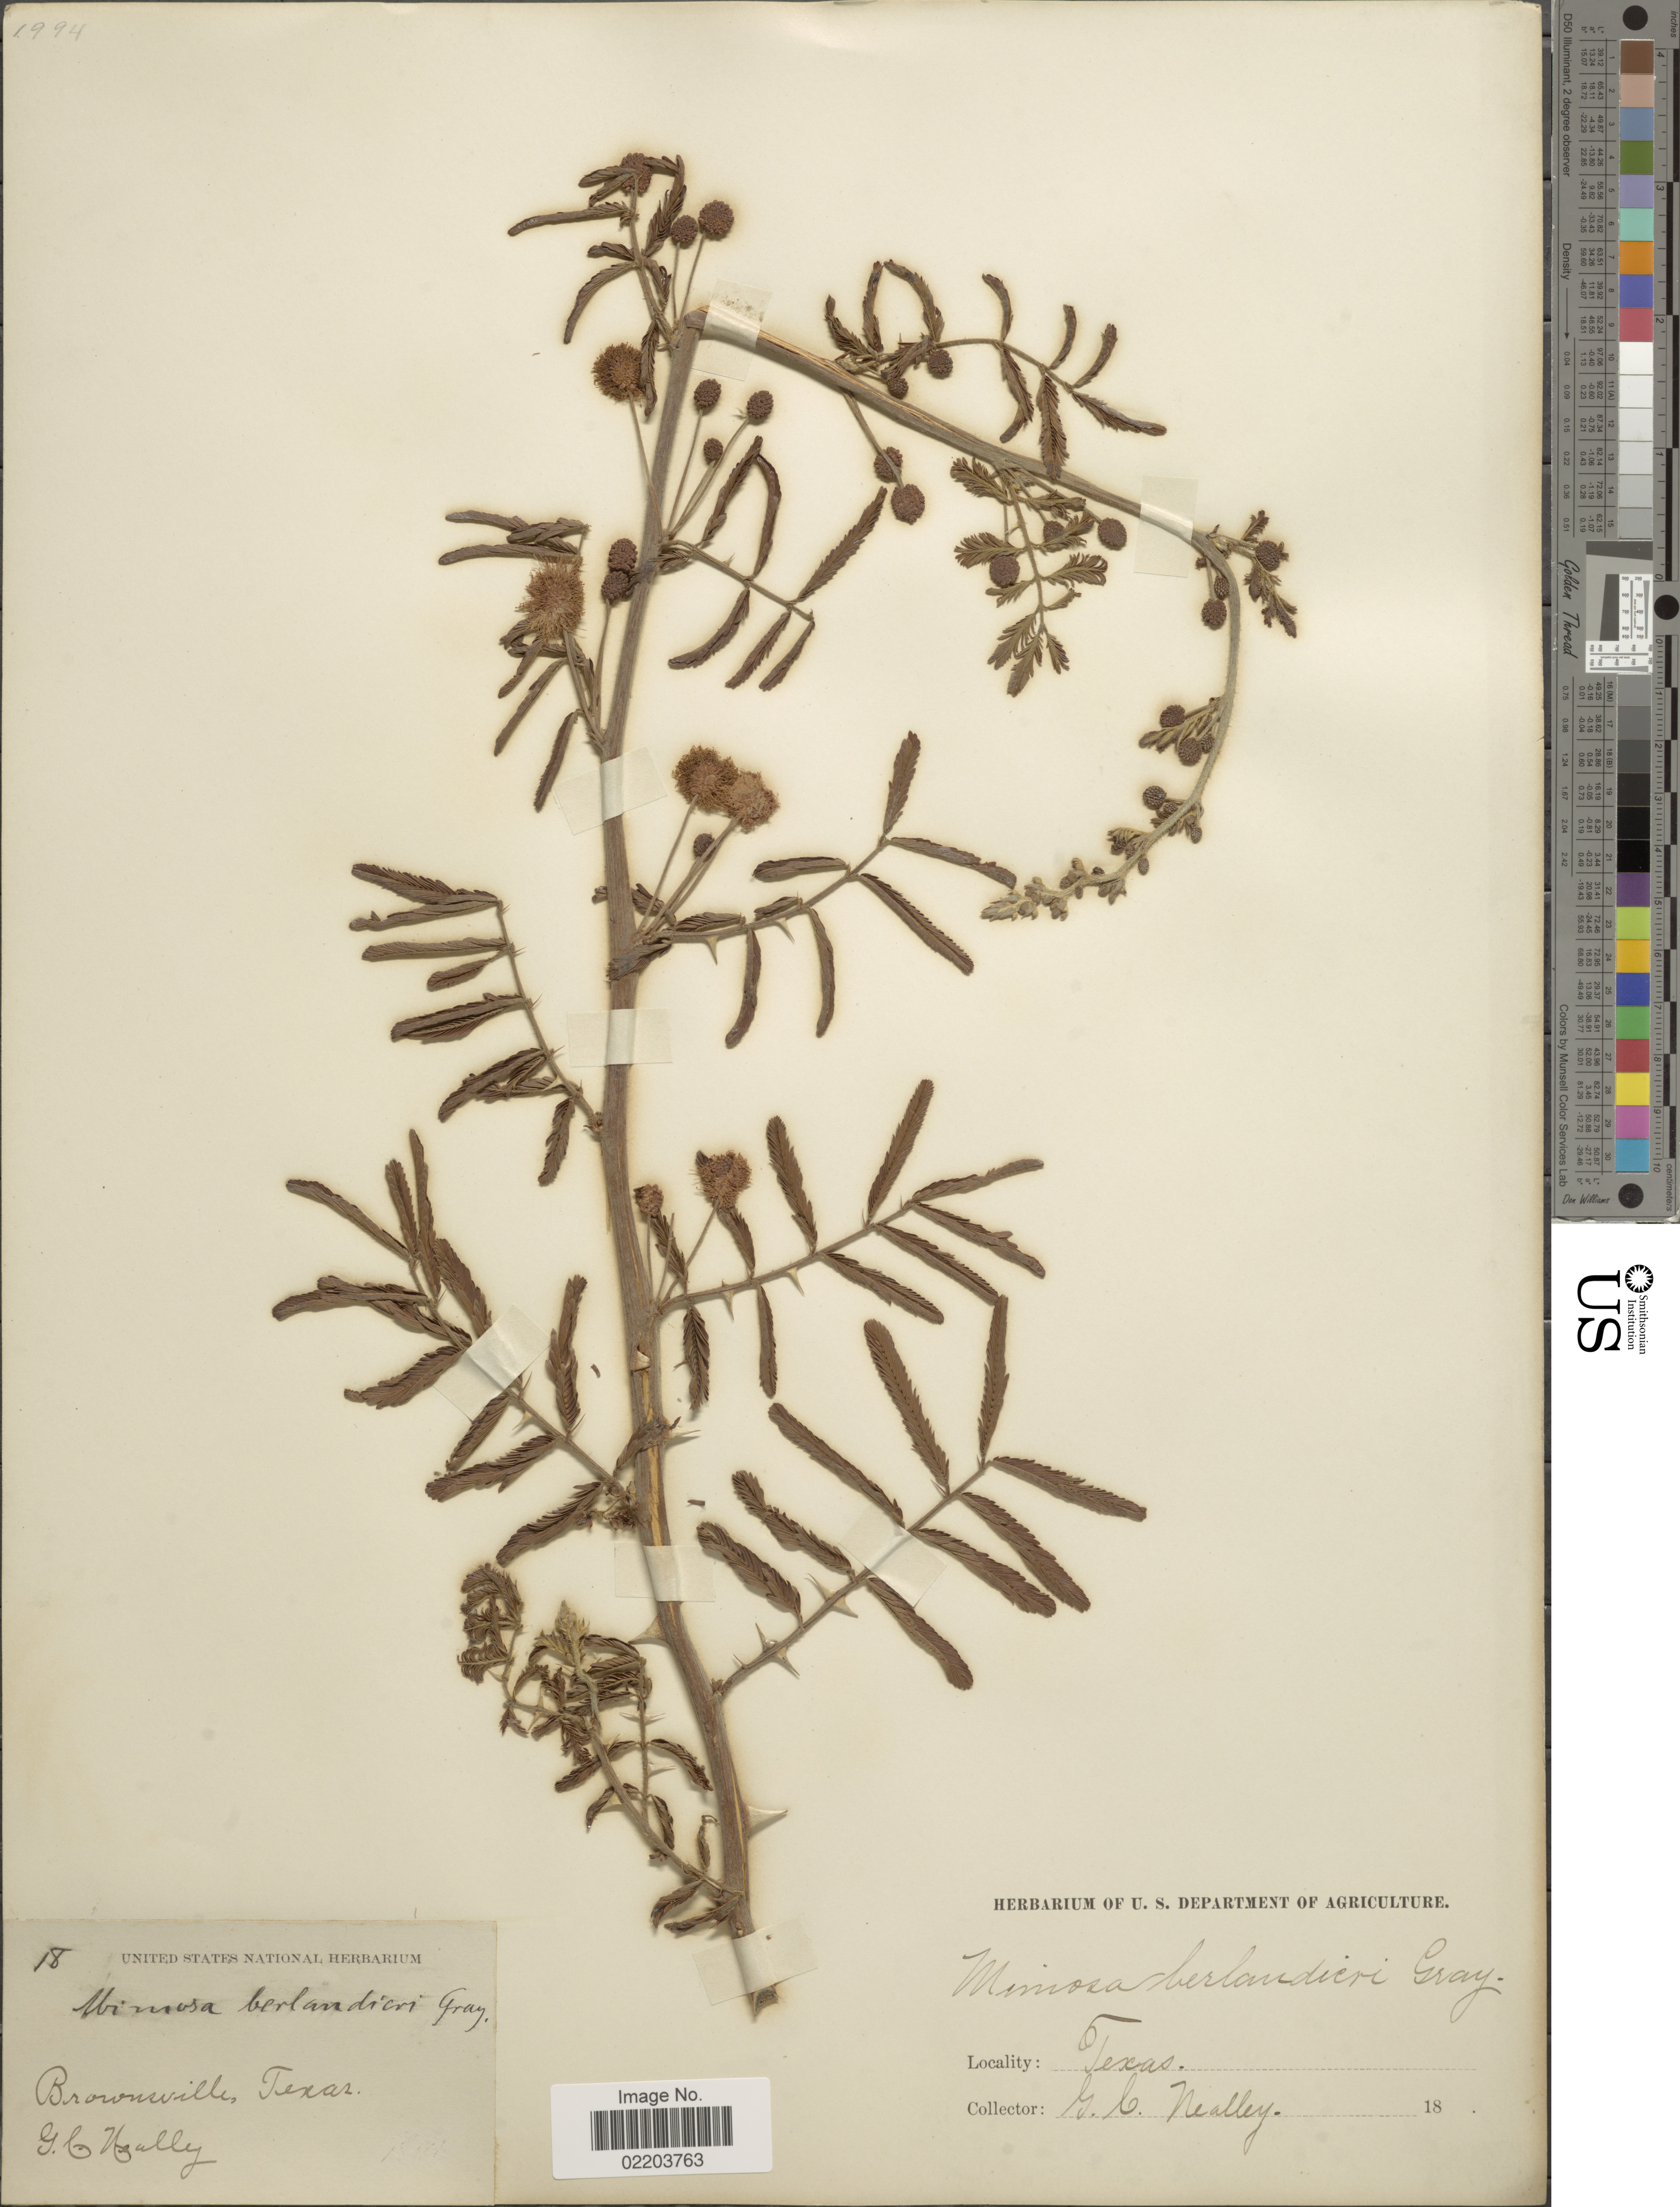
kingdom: Plantae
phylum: Tracheophyta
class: Magnoliopsida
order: Fabales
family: Fabaceae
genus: Mimosa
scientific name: Mimosa pigra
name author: L.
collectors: G. Neally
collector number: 18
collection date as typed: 18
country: United States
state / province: Texas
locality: Brownsville